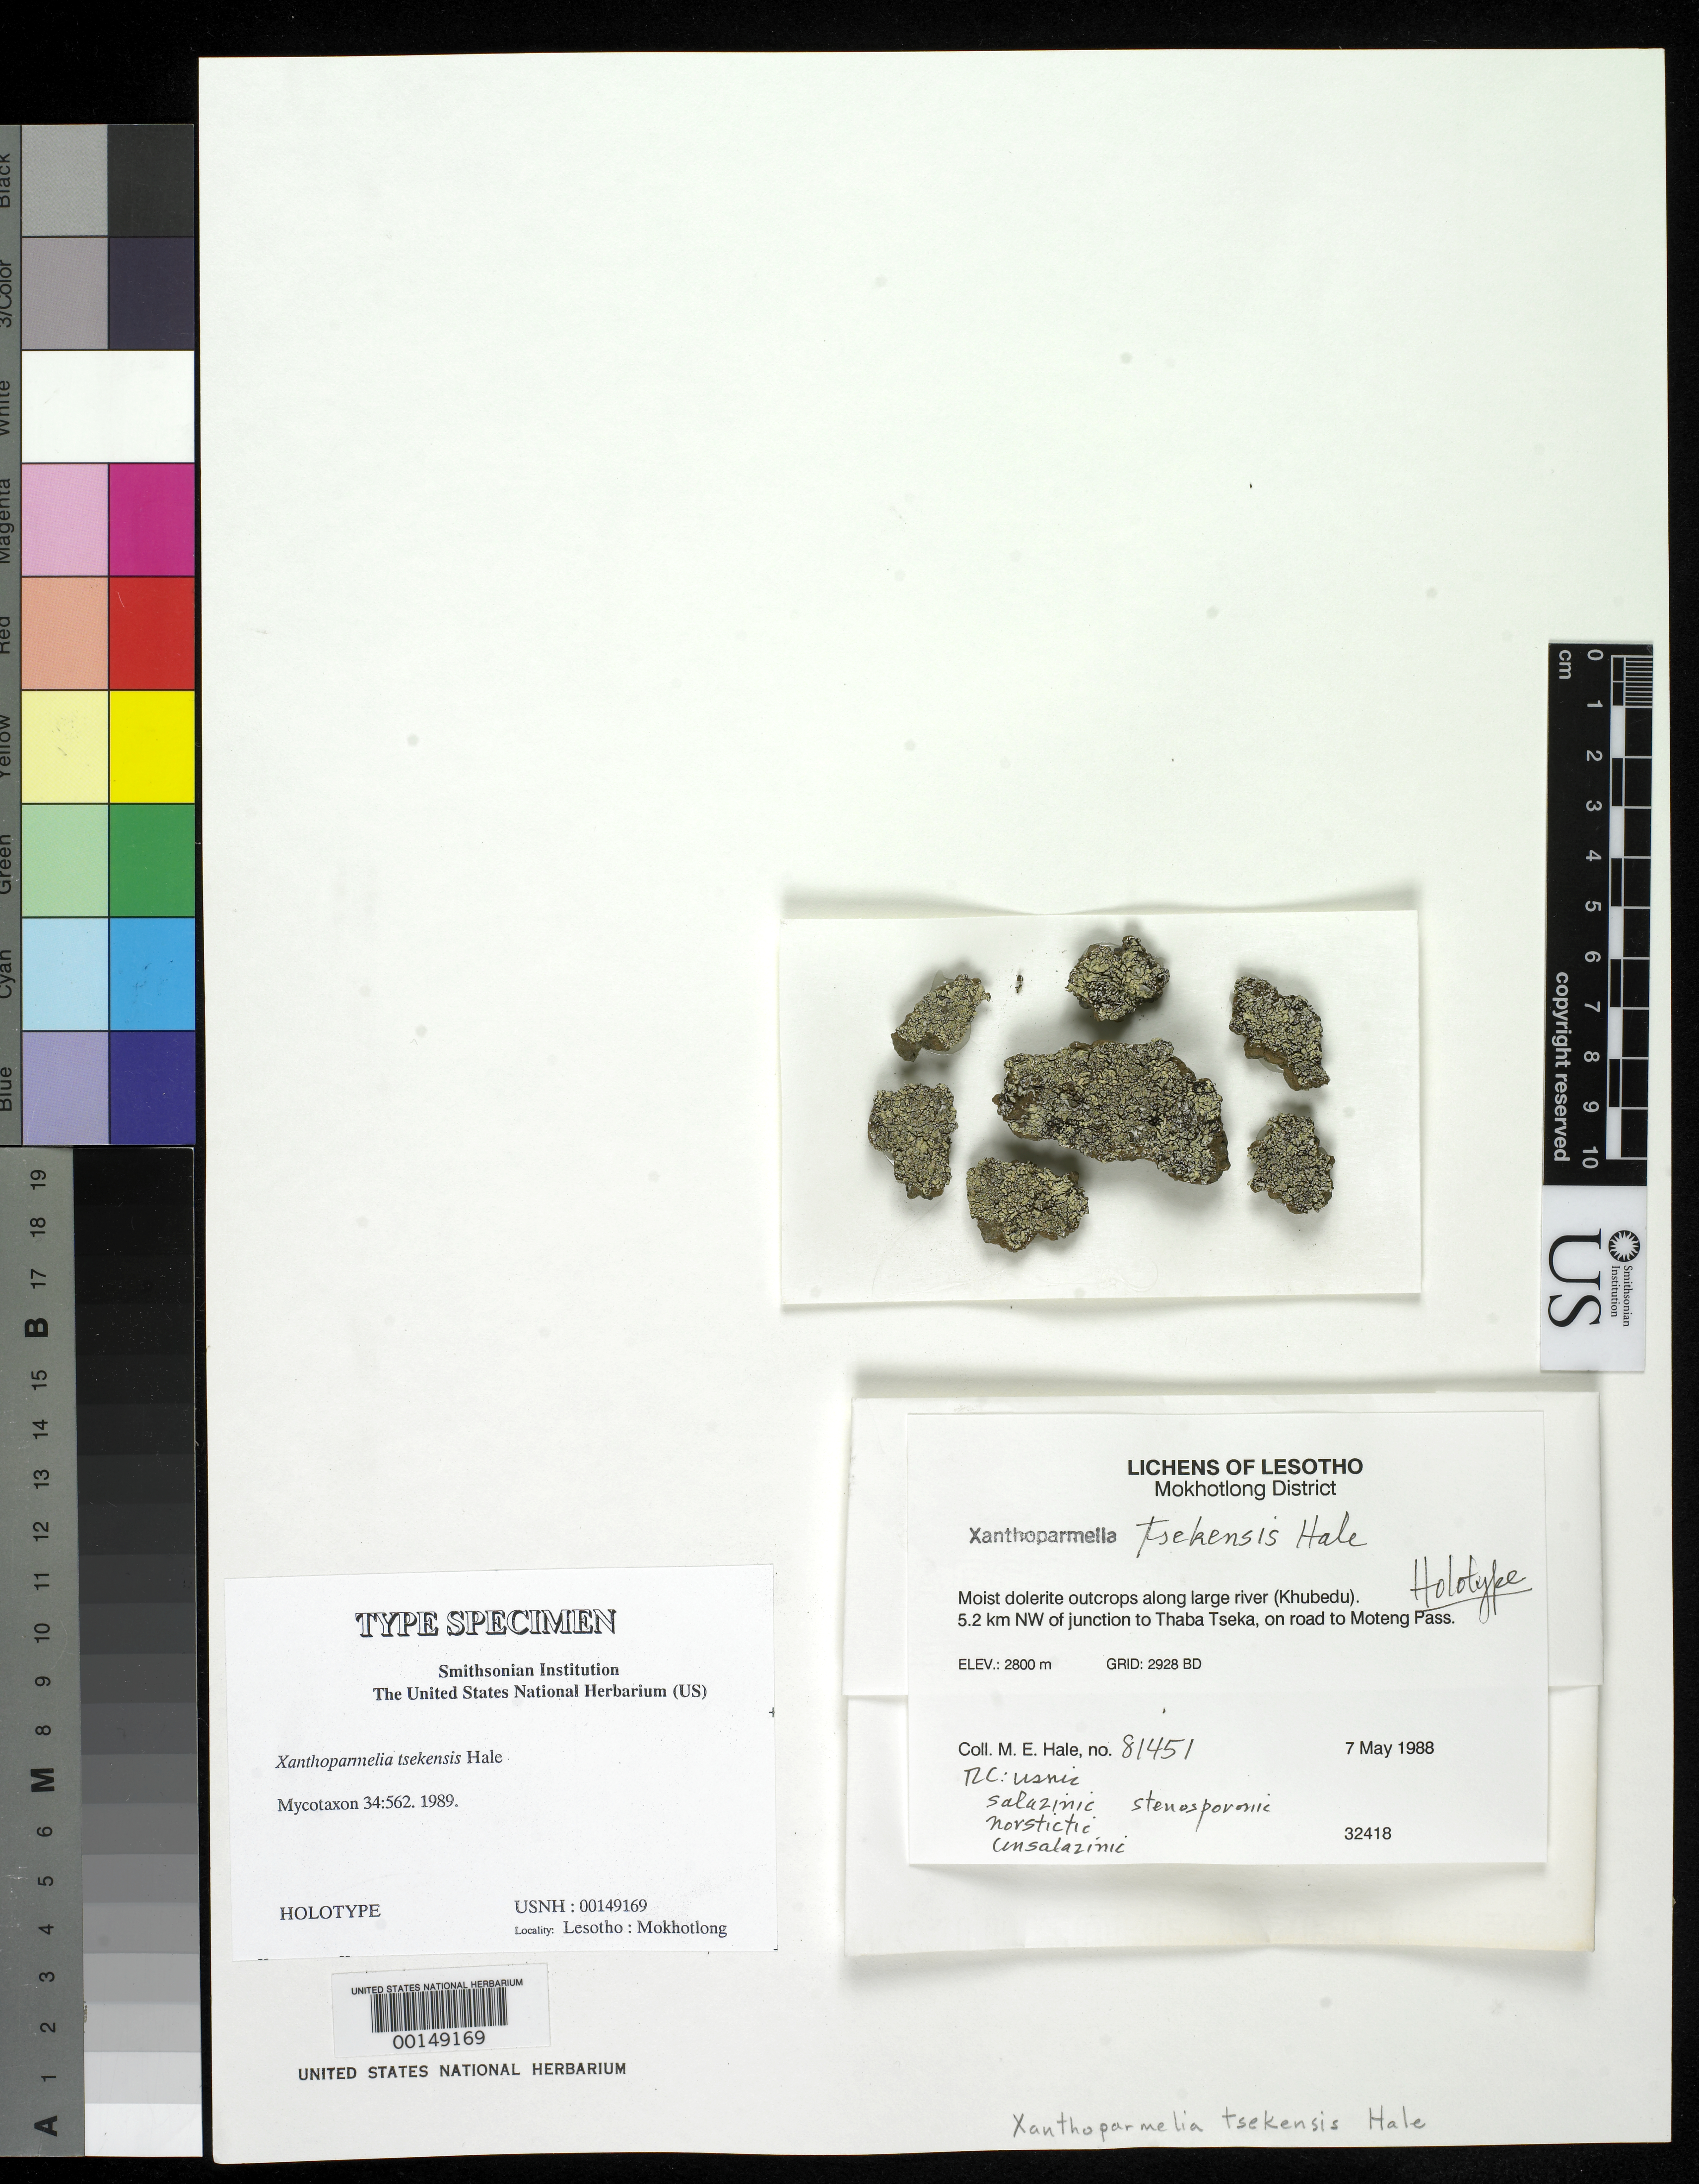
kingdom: Fungi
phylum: Ascomycota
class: Lecanoromycetes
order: Lecanorales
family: Parmeliaceae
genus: Xanthoparmelia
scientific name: Xanthoparmelia tsekensis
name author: Hale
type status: Holotype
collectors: M. Hale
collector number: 81451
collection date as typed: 07 May 1988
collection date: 1988-05-07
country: Lesotho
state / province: Mokhotlong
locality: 5.2 km NW of junction to Thaba Tseka, on road to Moteng Pass, Grid 2928 BD, dolerite outcrops along River (Khubedu).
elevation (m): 2800